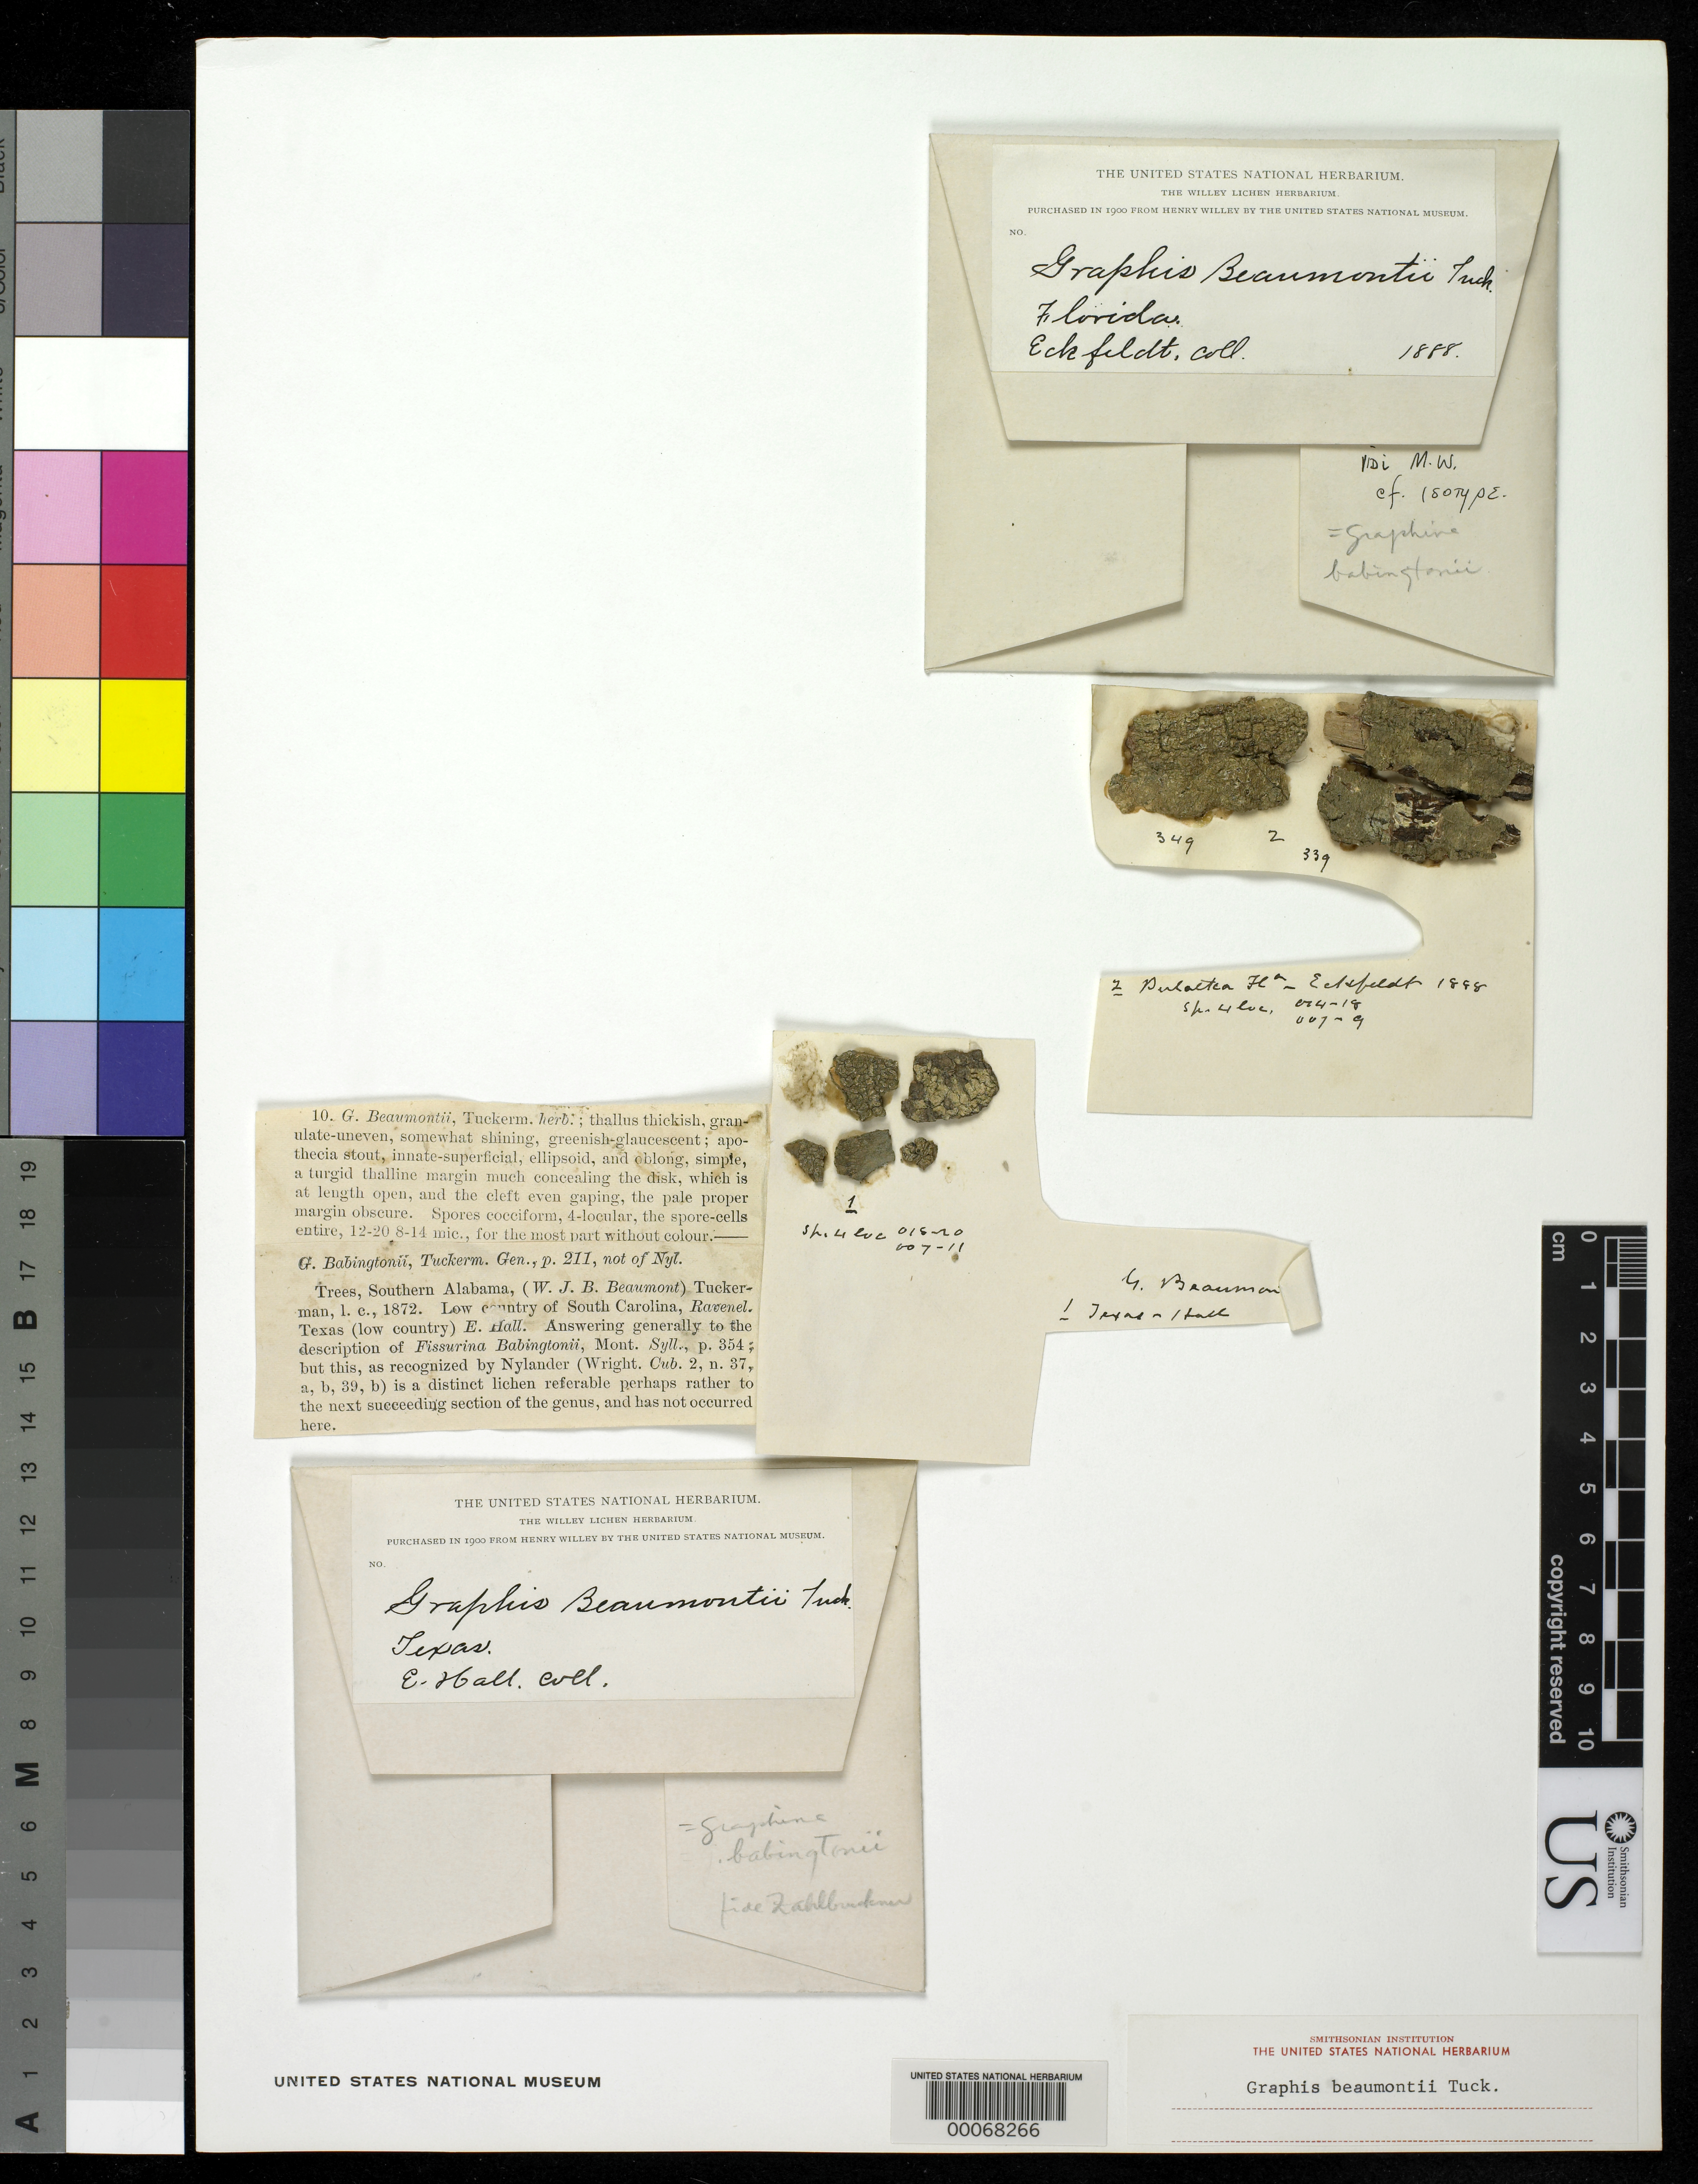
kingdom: Fungi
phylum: Ascomycota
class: Lecanoromycetes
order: Ostropales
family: Graphidaceae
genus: Graphis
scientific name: Graphis beaumontii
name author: Tuck.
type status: Isotype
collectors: E. Hall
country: United States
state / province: Texas